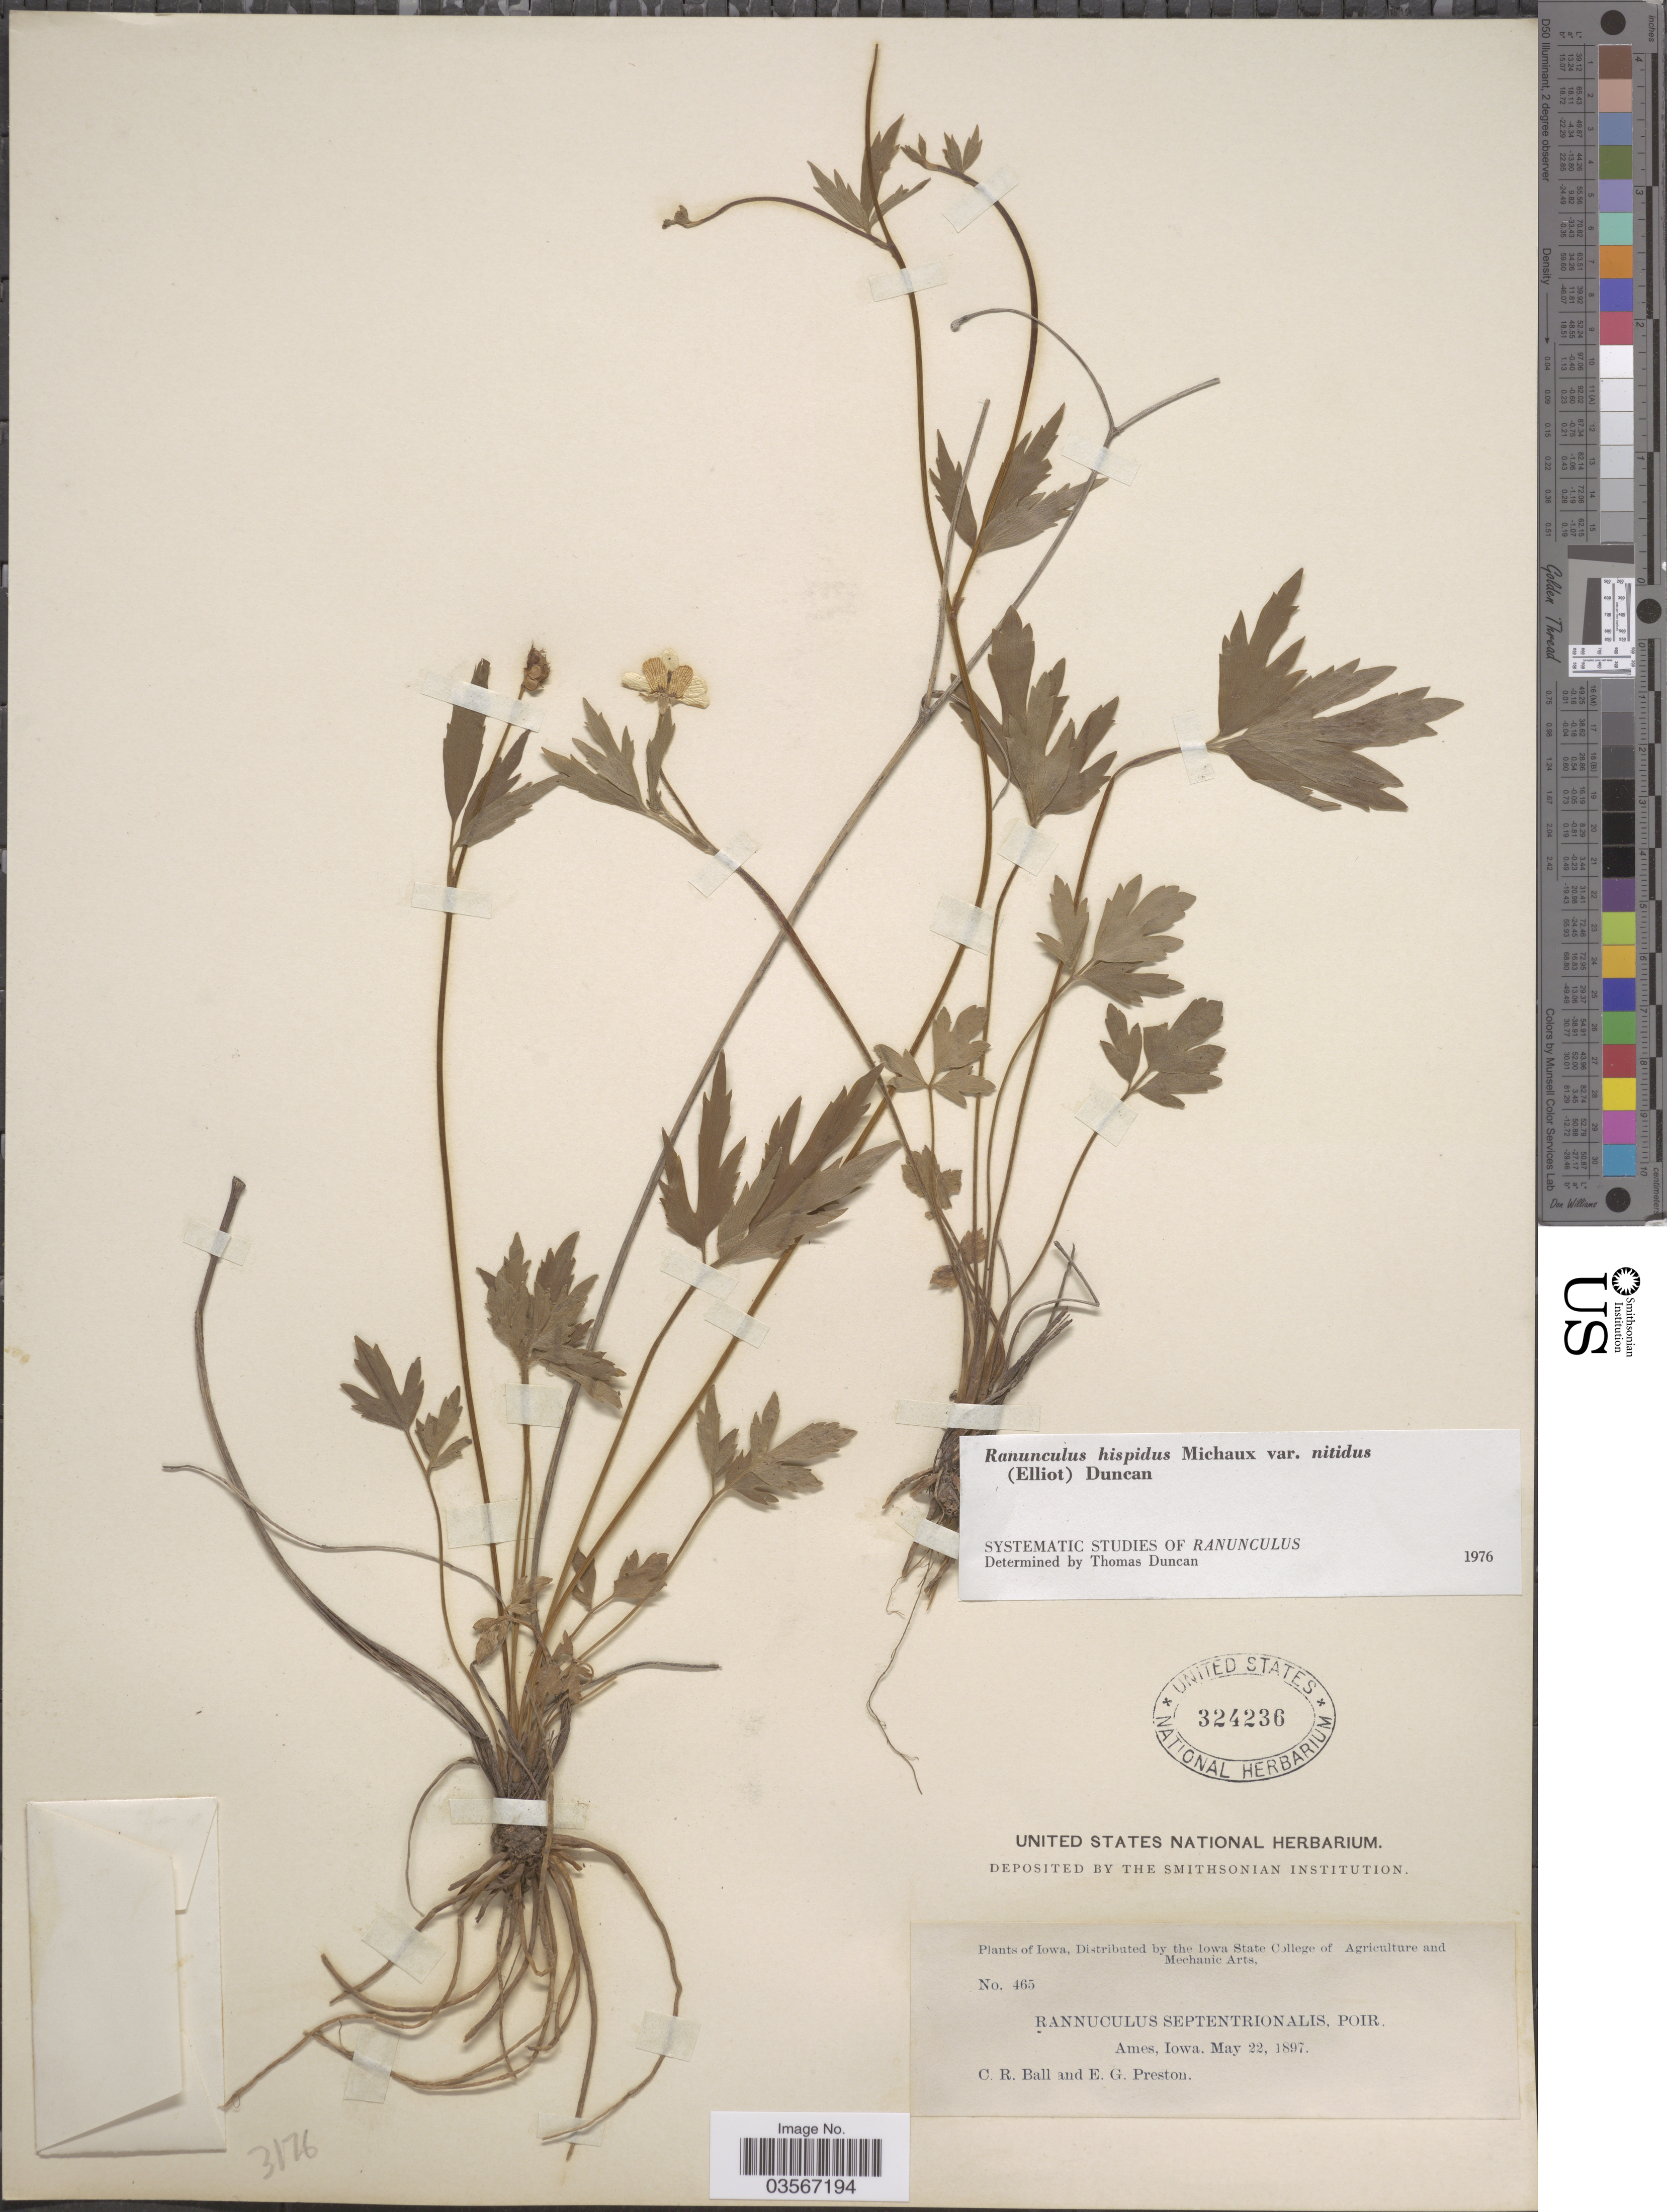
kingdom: Plantae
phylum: Tracheophyta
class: Magnoliopsida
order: Ranunculales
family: Ranunculaceae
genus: Ranunculus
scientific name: Ranunculus hispidus var. nitidus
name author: (Chapm.) T. Duncan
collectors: C. R. Ball & E. Preston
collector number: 465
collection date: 1897-05-22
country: United States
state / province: Iowa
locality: Ames.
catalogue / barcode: US 324236